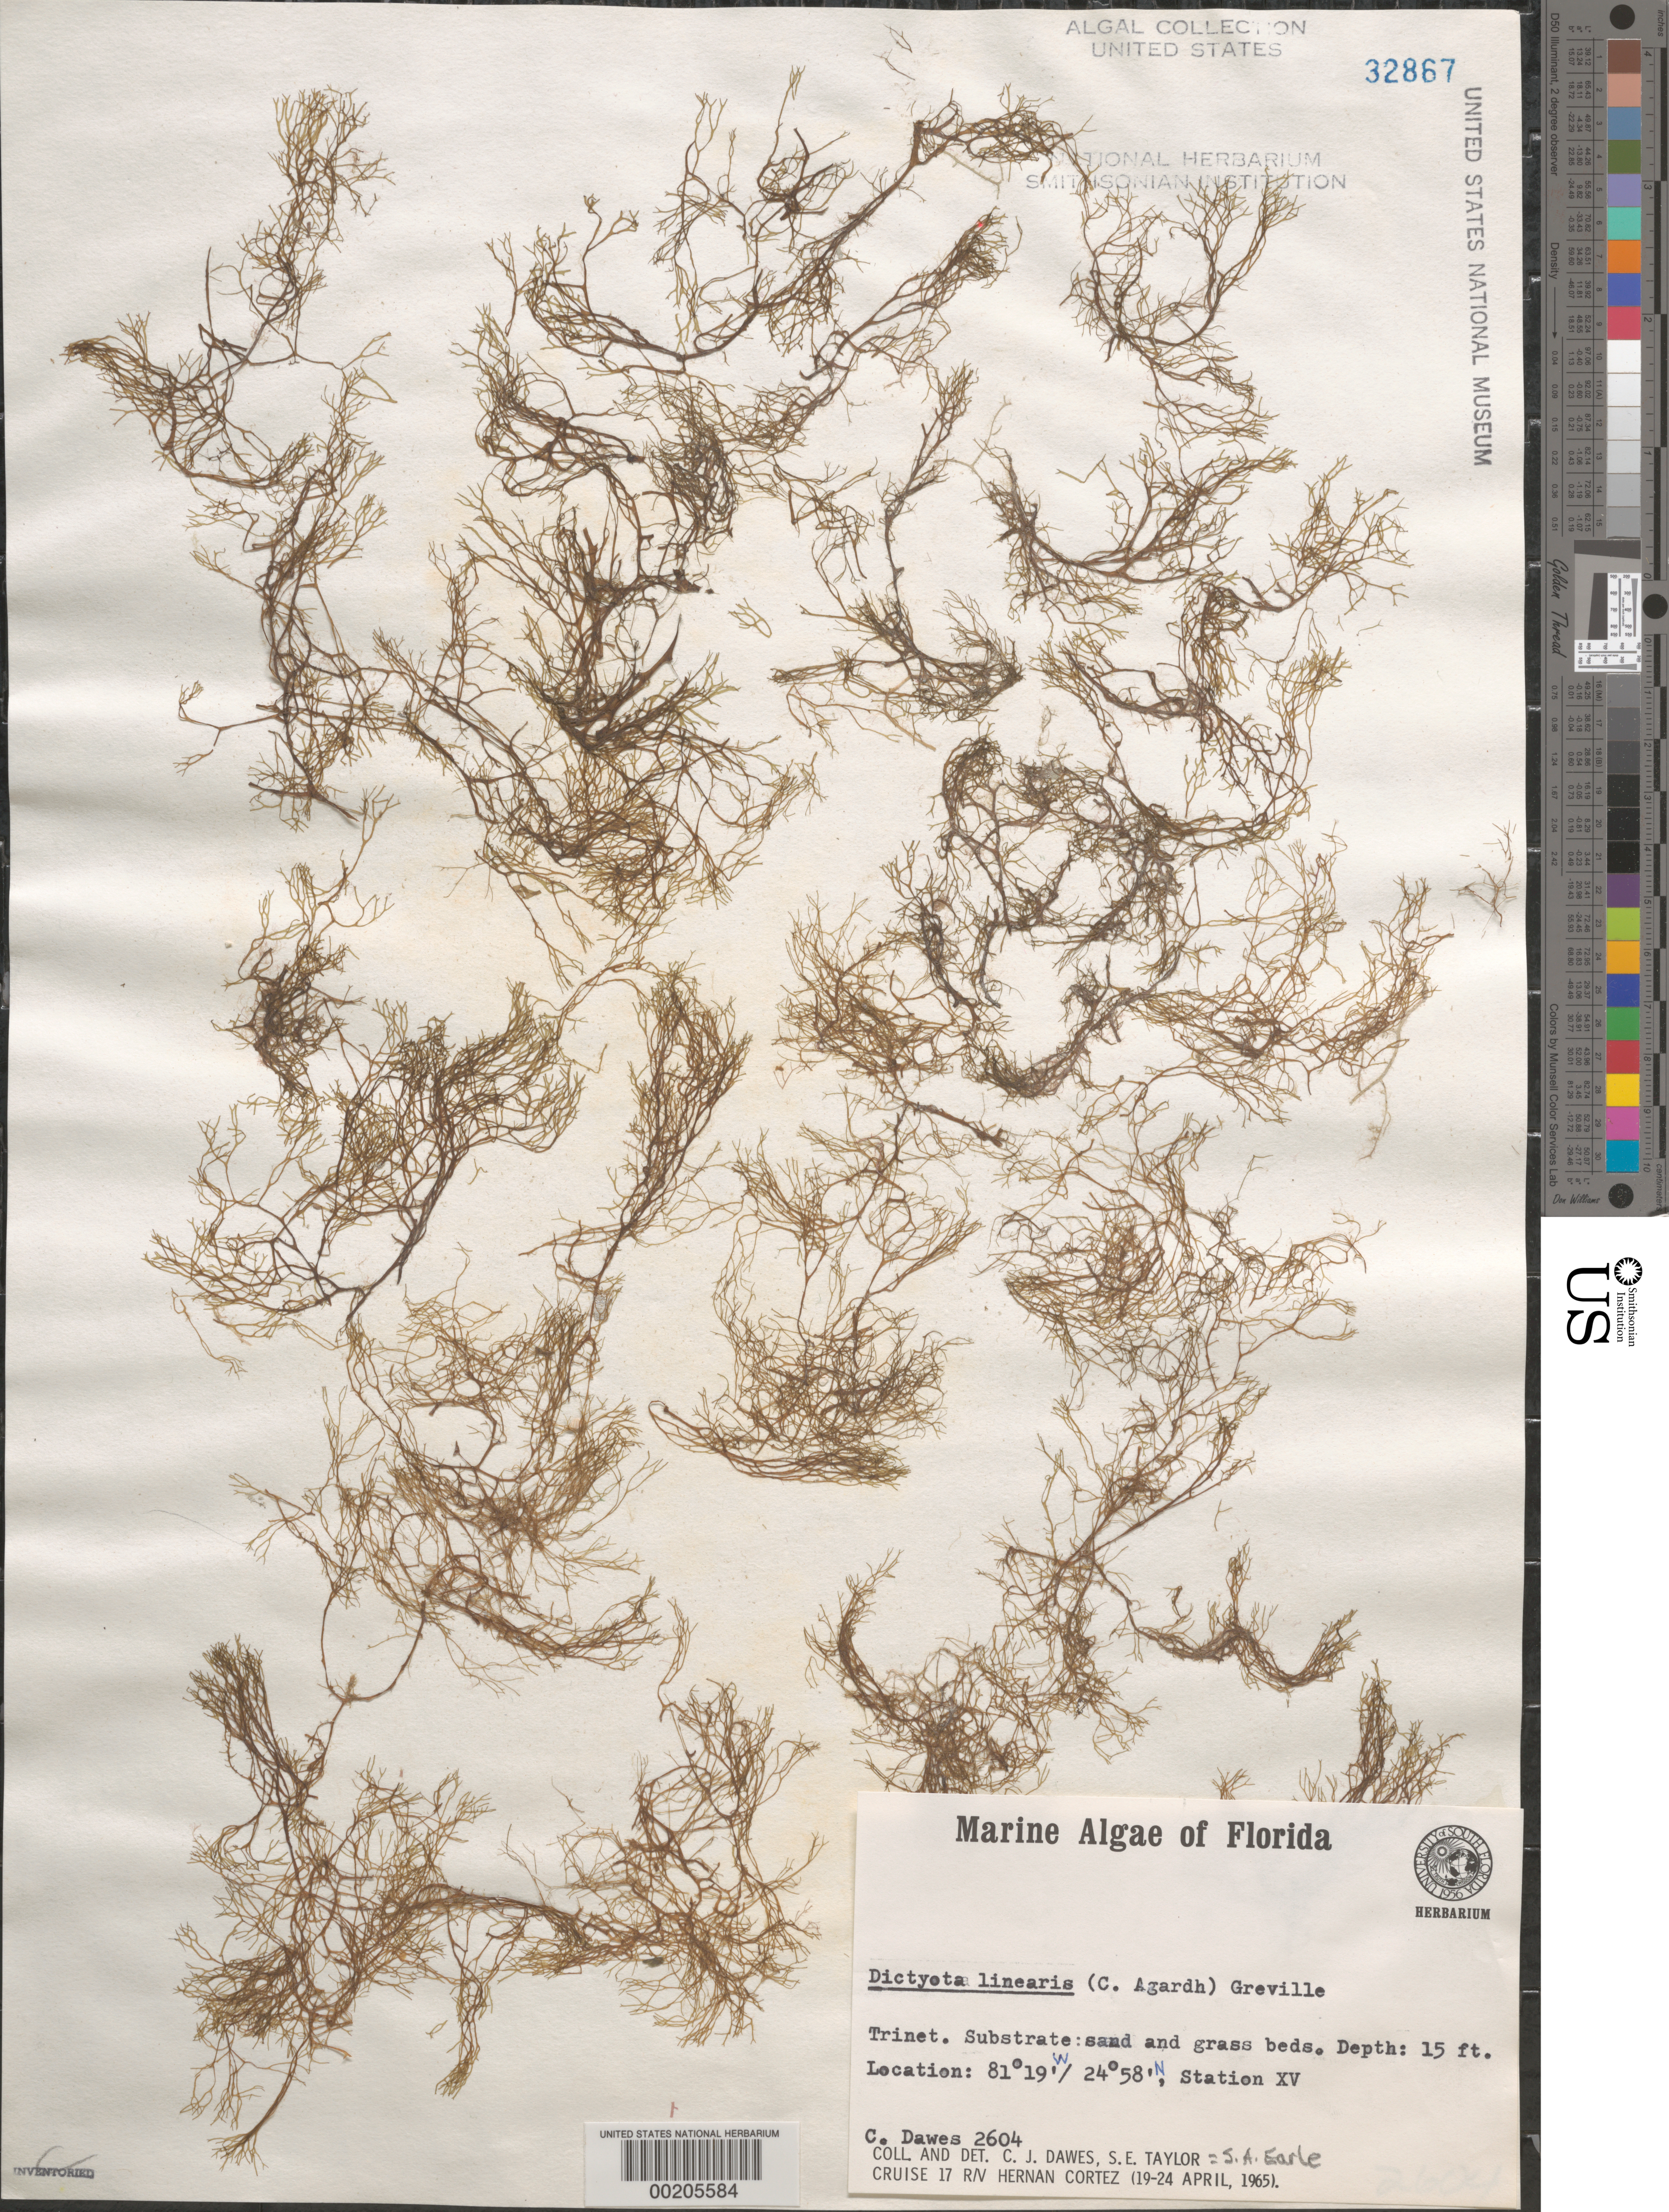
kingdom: Chromista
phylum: Ochrophyta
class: Phaeophyceae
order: Dictyotales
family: Dictyotaceae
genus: Dictyota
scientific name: Dictyota linearis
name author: (C. Agardh) Grev.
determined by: Dawes, C. J.; Earle, S. A.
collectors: C. Dawes & S. A. Earle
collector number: Cjd 2604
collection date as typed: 19 Apr 1965 to 24 Apr 1965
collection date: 1965-04-19/1965-04-24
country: United States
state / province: Florida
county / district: Monroe County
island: Florida Keys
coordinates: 24 58' N, 81 19' W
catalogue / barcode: US 32867